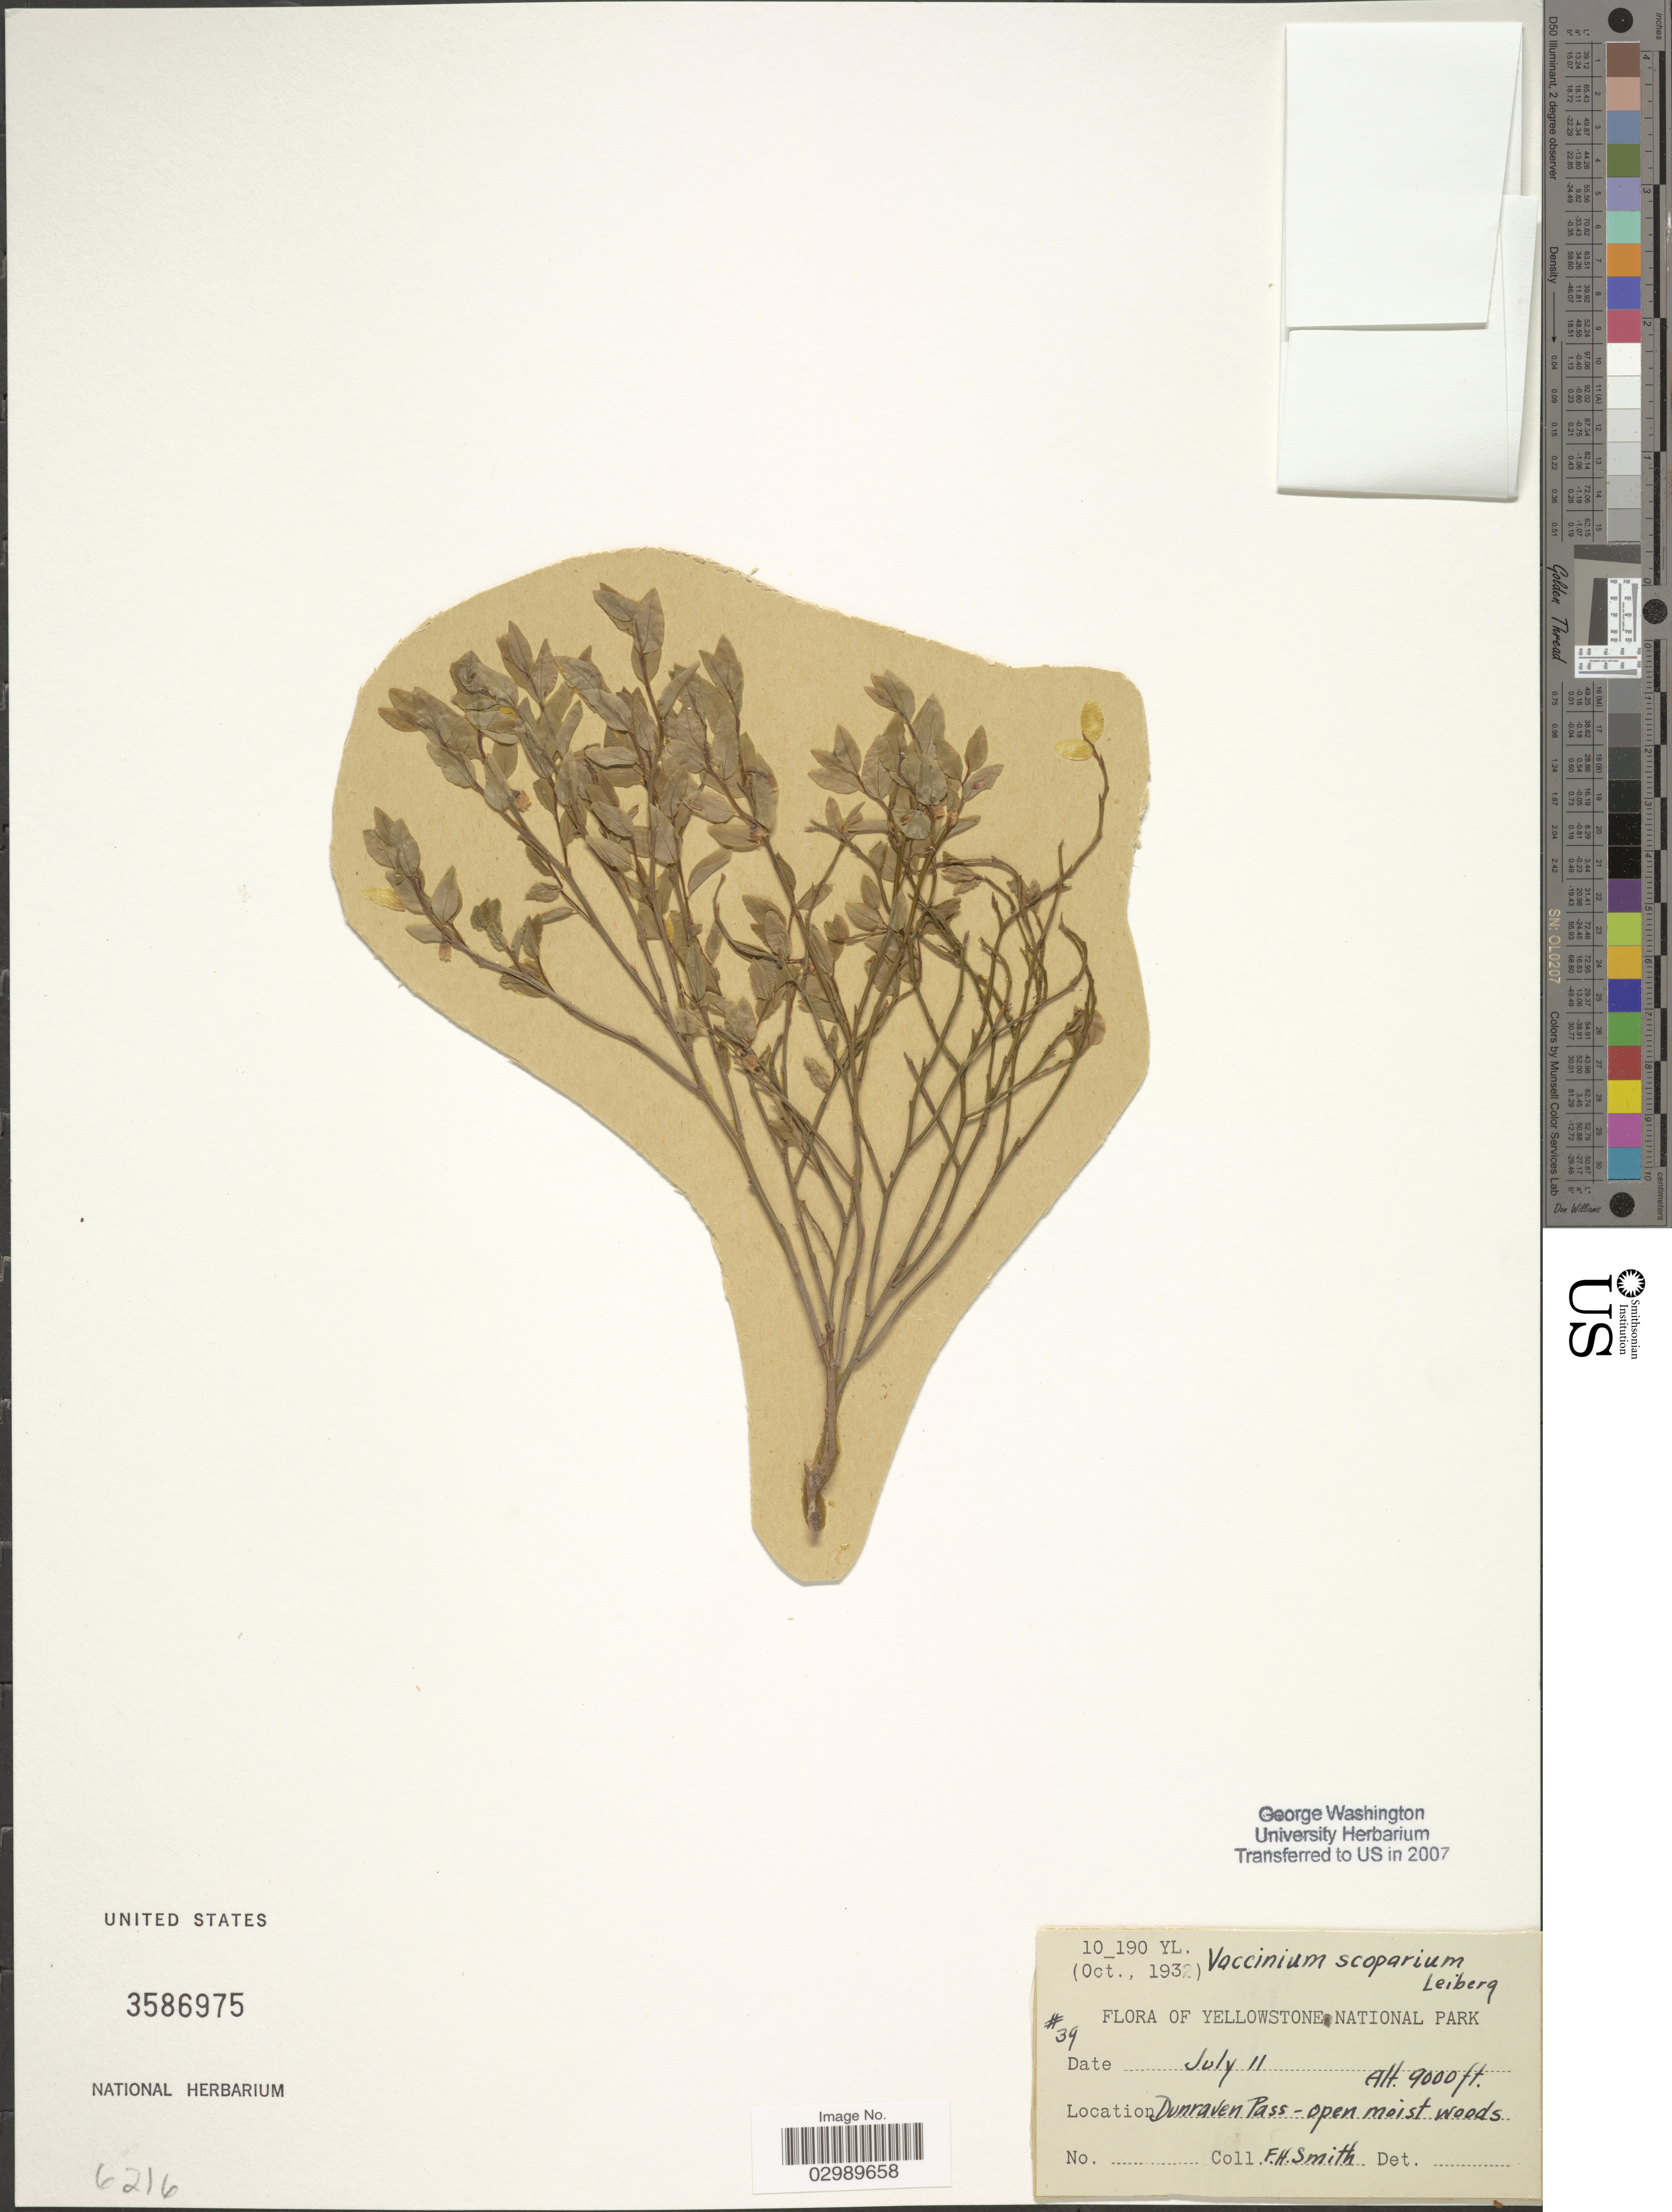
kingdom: Plantae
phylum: Tracheophyta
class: Magnoliopsida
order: Ericales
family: Ericaceae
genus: Vaccinium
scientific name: Vaccinium scoparium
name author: Leiberg ex Coville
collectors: F. Smith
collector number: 39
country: United States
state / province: Wyoming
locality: Yellowstone National Park. Dunraven Pass.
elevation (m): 2743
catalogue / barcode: US 3586975